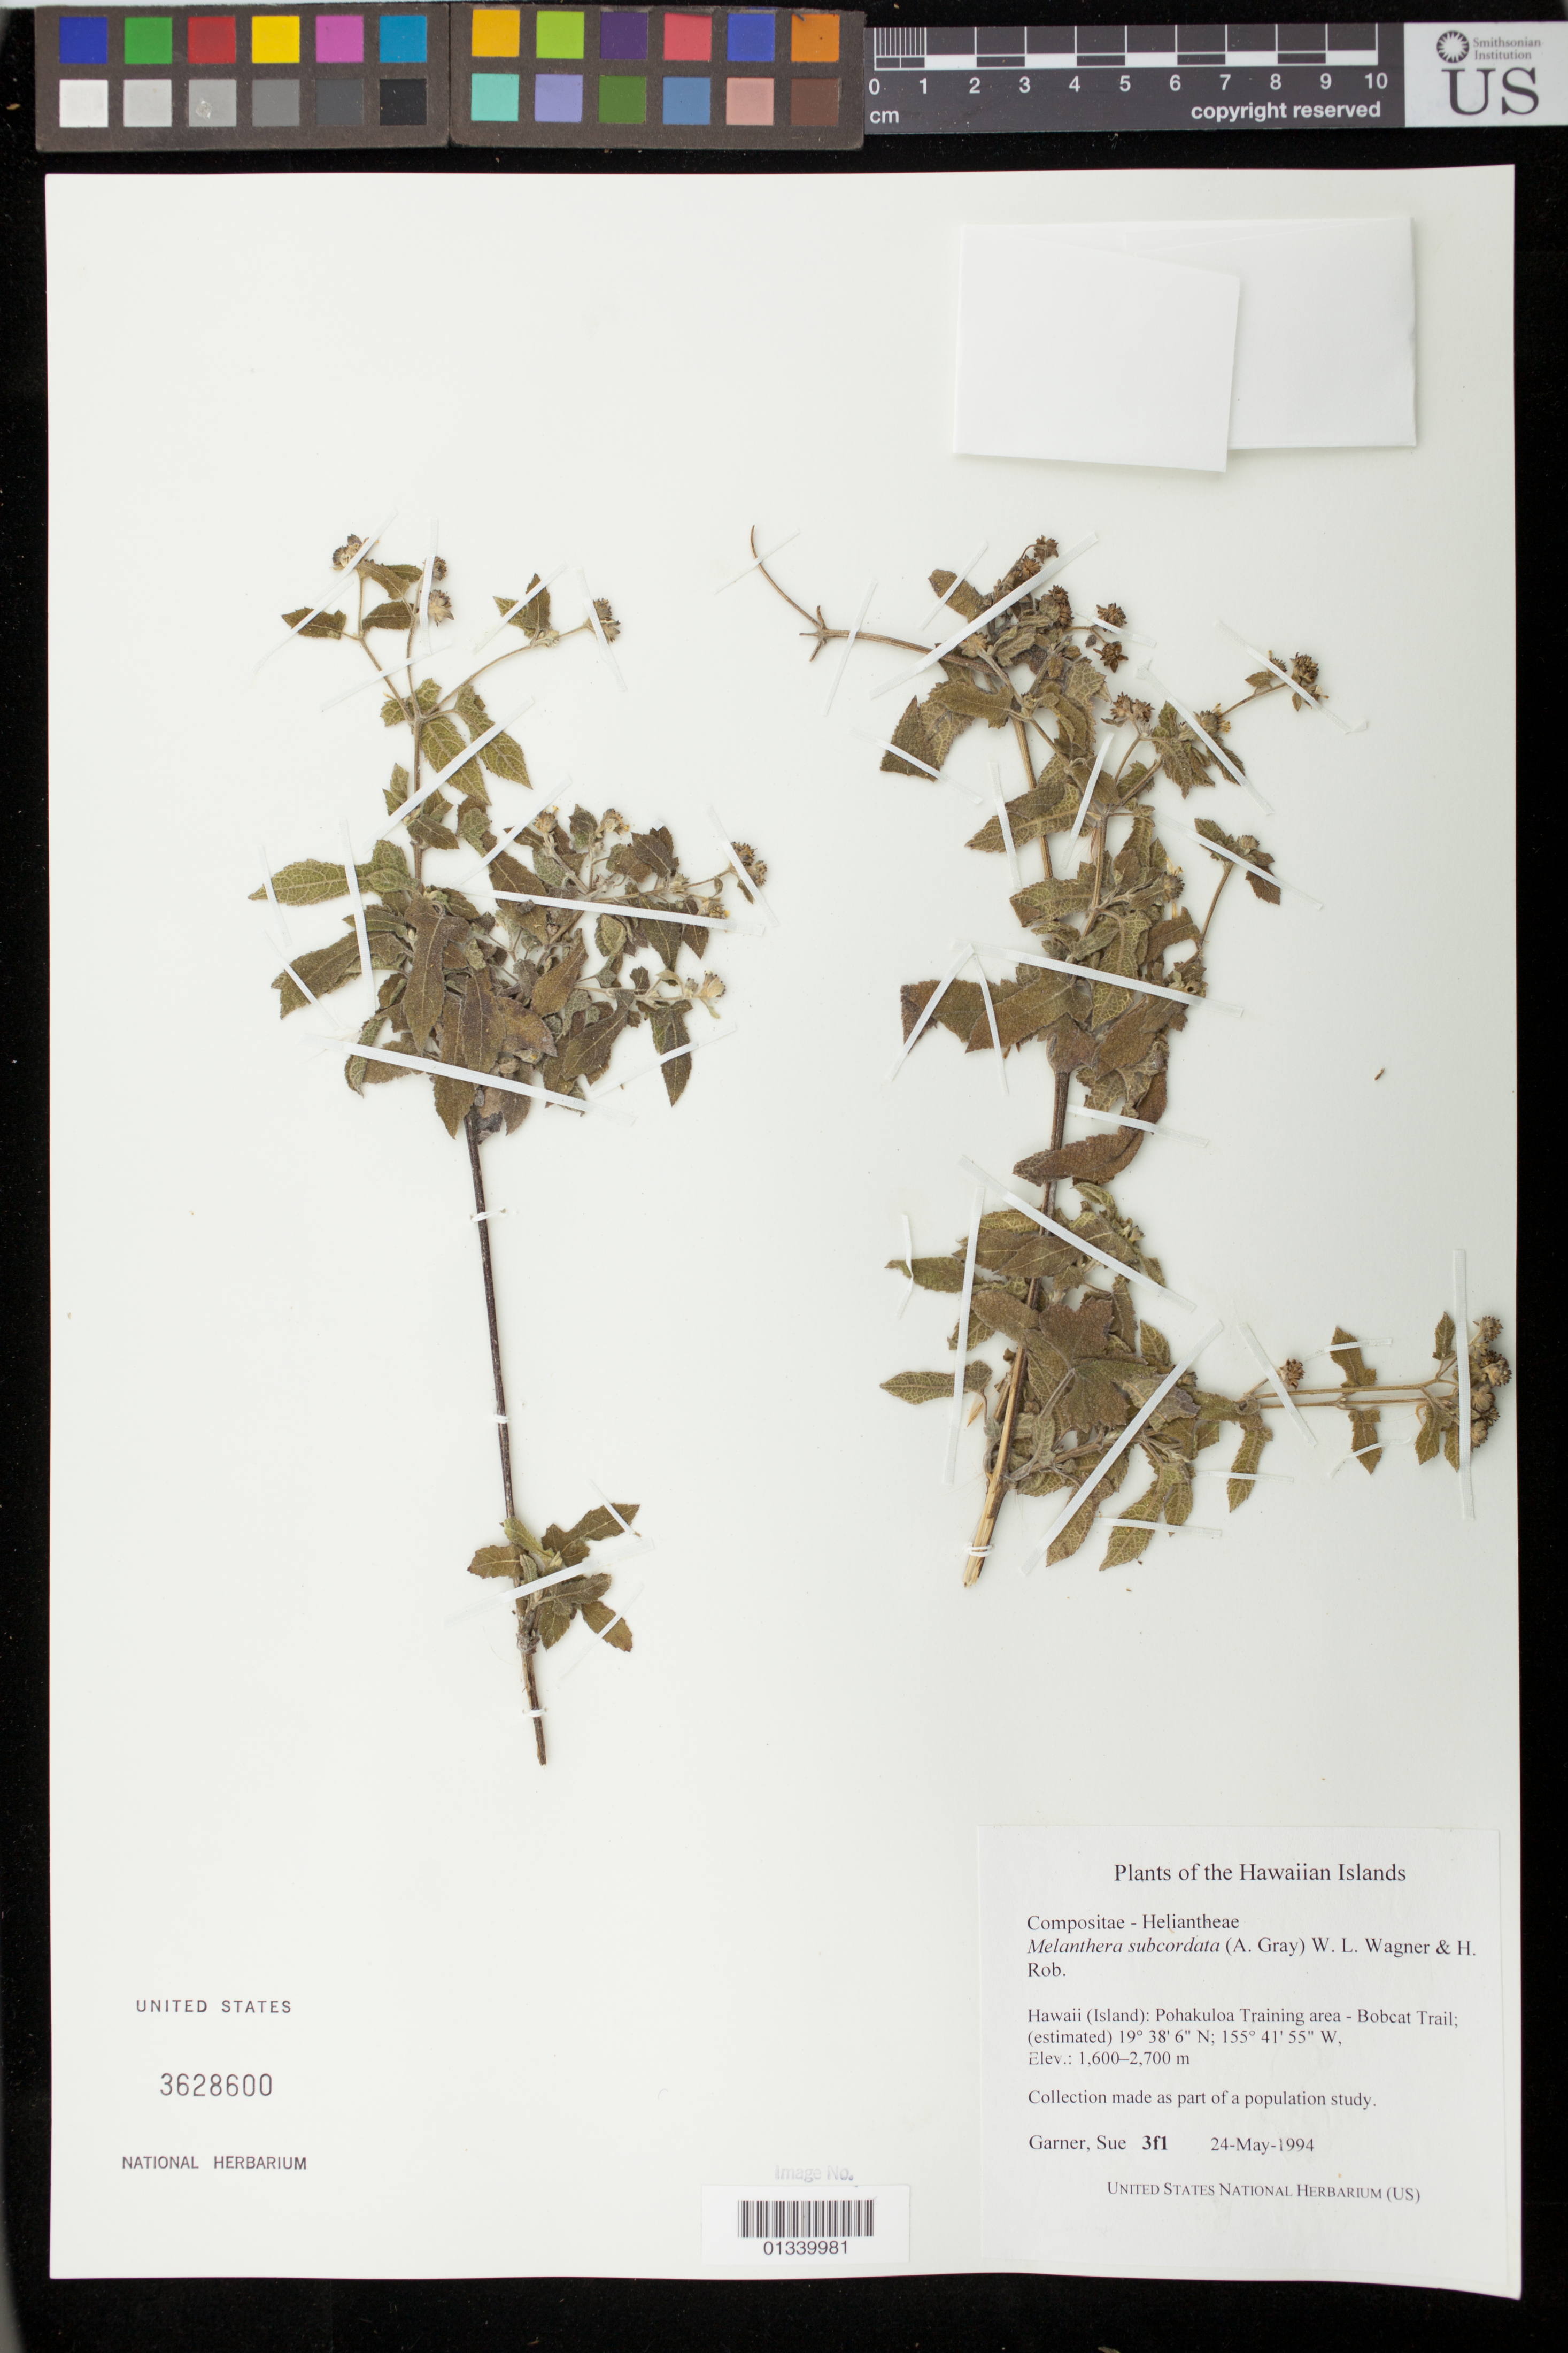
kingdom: Plantae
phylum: Tracheophyta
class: Magnoliopsida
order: Asterales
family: Asteraceae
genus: Wollastonia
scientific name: Wollastonia subcordata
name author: (A. Gray) Orchard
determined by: Wagner, W. L., (BOT), Smithsonian Institution - National Museum of Natural History (UNITED STATES)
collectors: S. Garner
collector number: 3f1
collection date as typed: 24 May 1994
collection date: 1994-05-24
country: United States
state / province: Hawaii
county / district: Hawaii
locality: Pohakuloa Training area - Bobcat Trail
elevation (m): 1600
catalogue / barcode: US 3628600